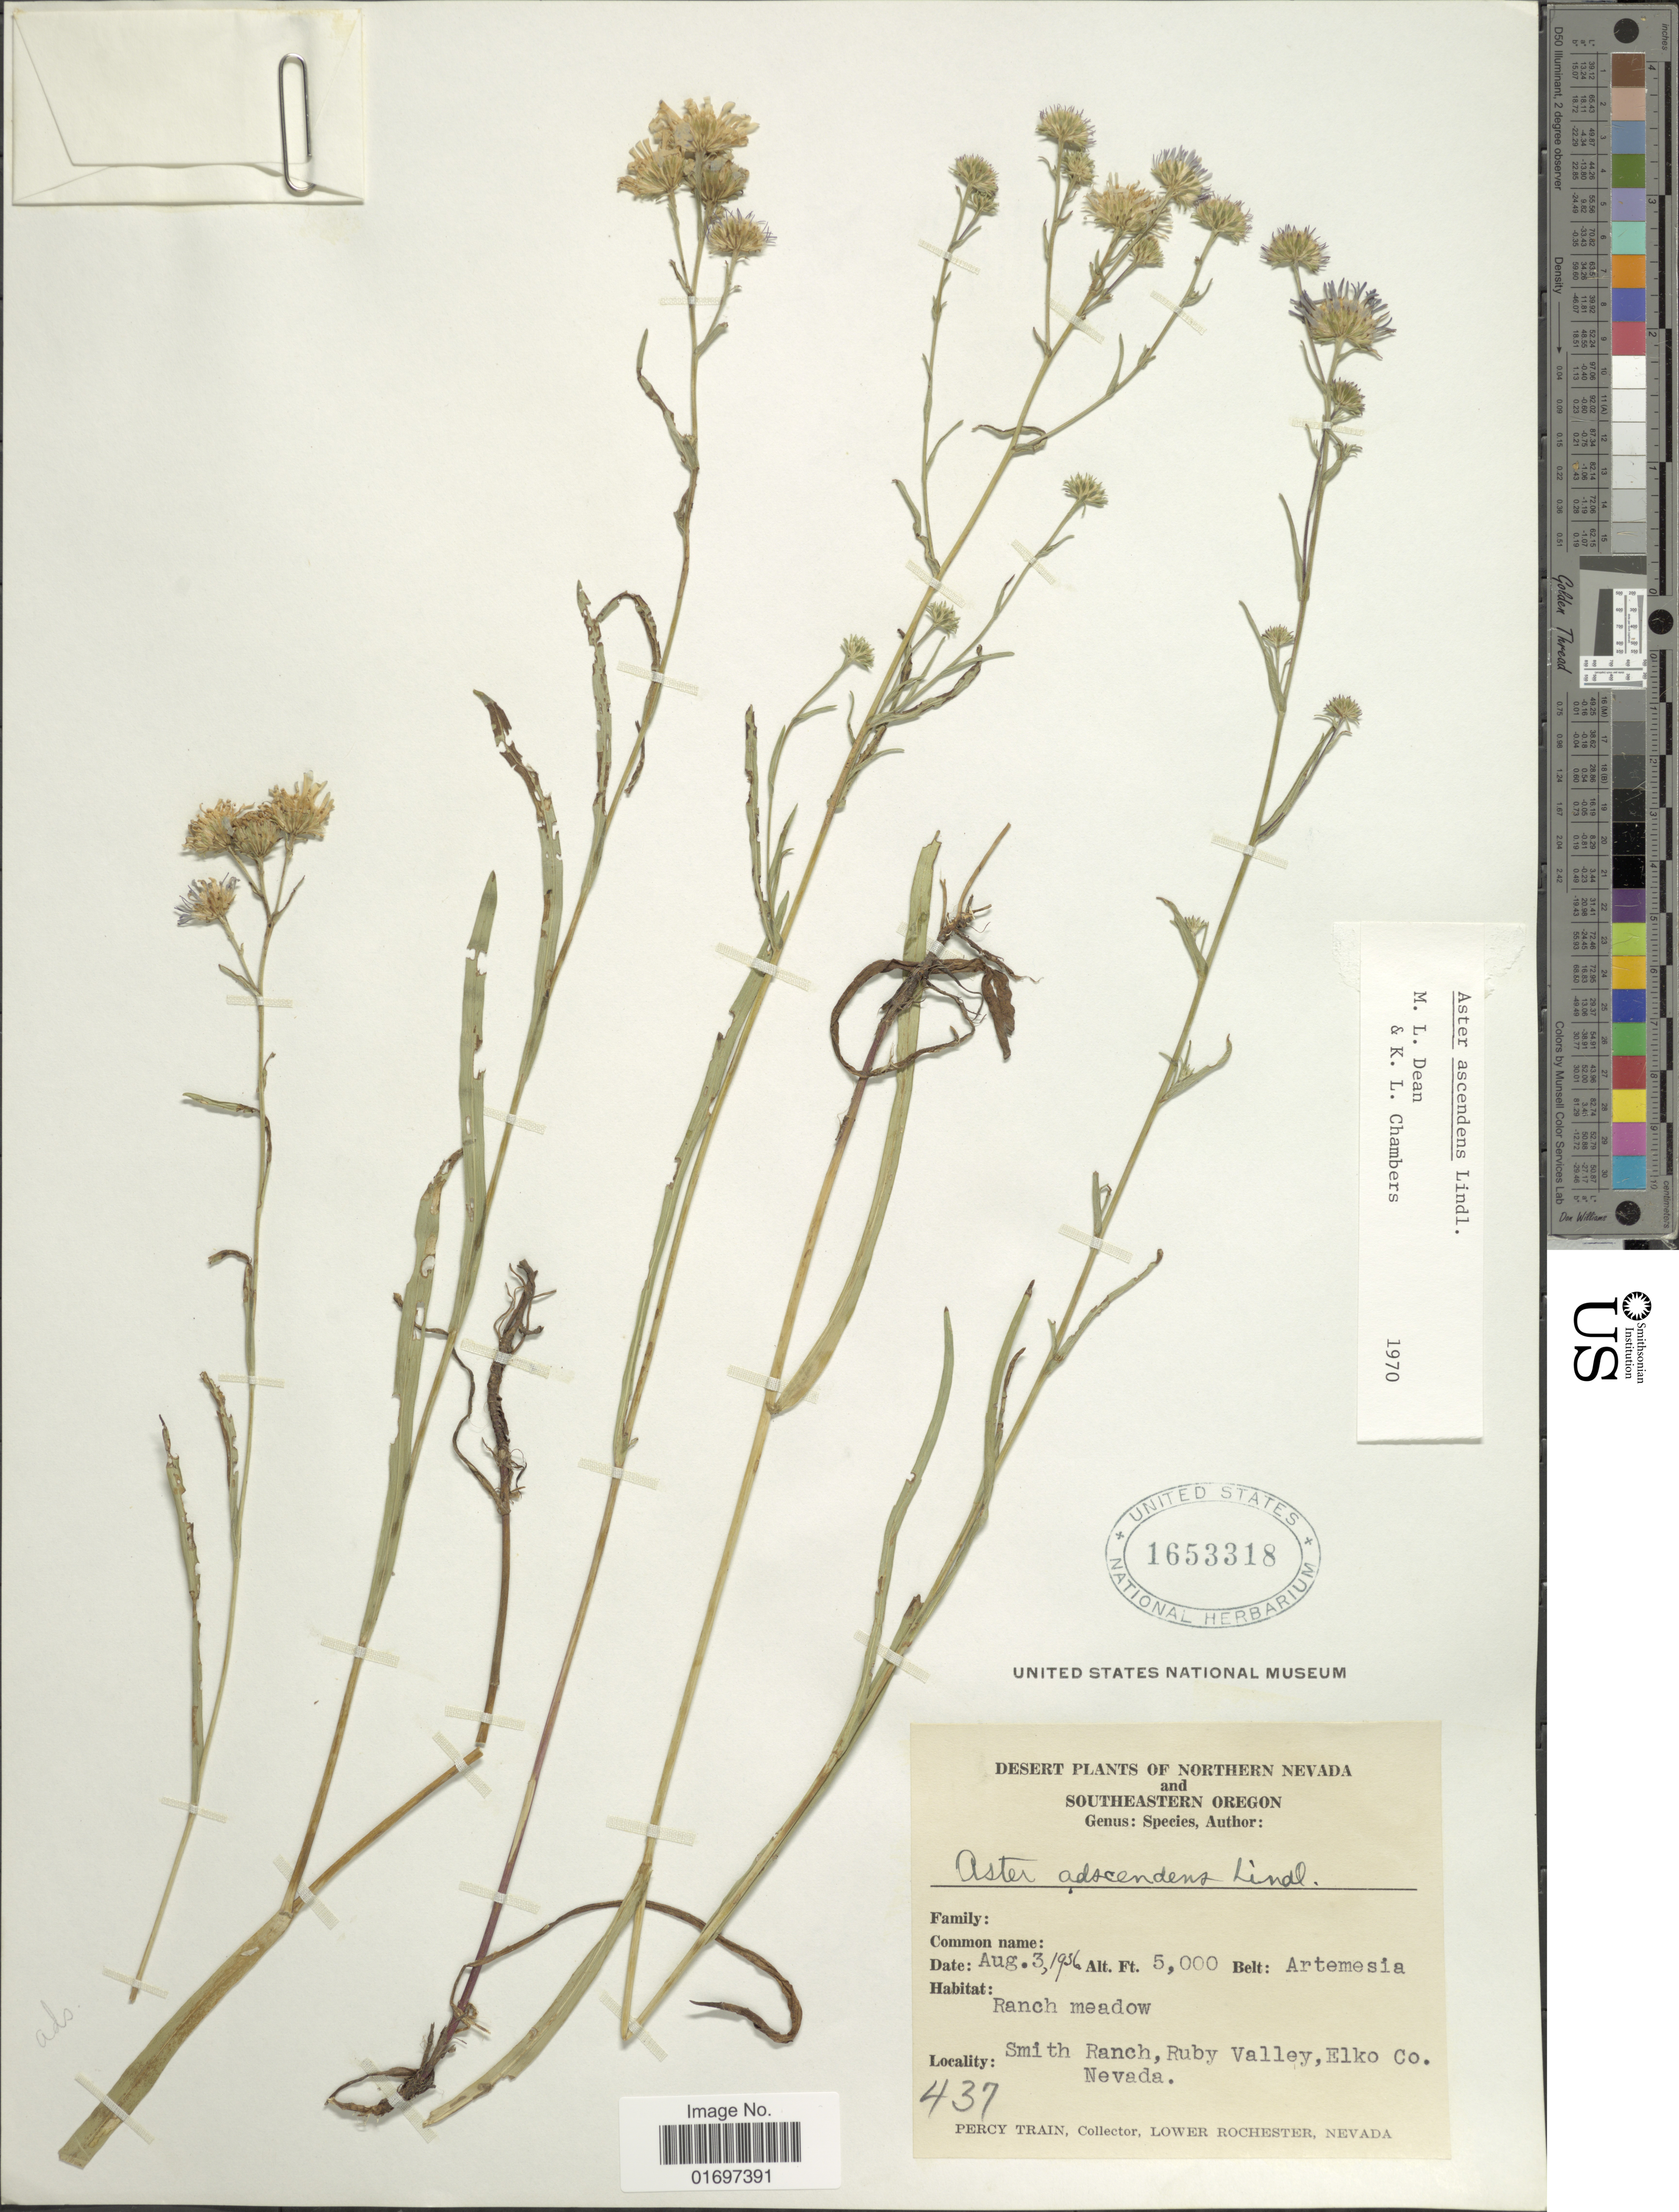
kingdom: Plantae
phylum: Tracheophyta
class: Magnoliopsida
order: Asterales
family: Asteraceae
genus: Symphyotrichum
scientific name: Symphyotrichum ascendens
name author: (Lindl.) G.L. Nesom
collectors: P. Train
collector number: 437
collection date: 1936-08-03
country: United States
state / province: Nevada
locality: Northern Nevada and Southeastern Oregon. Smith Ranch, Ruby Valley, Elko Co. Nevada.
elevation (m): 1524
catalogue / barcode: US 1653318